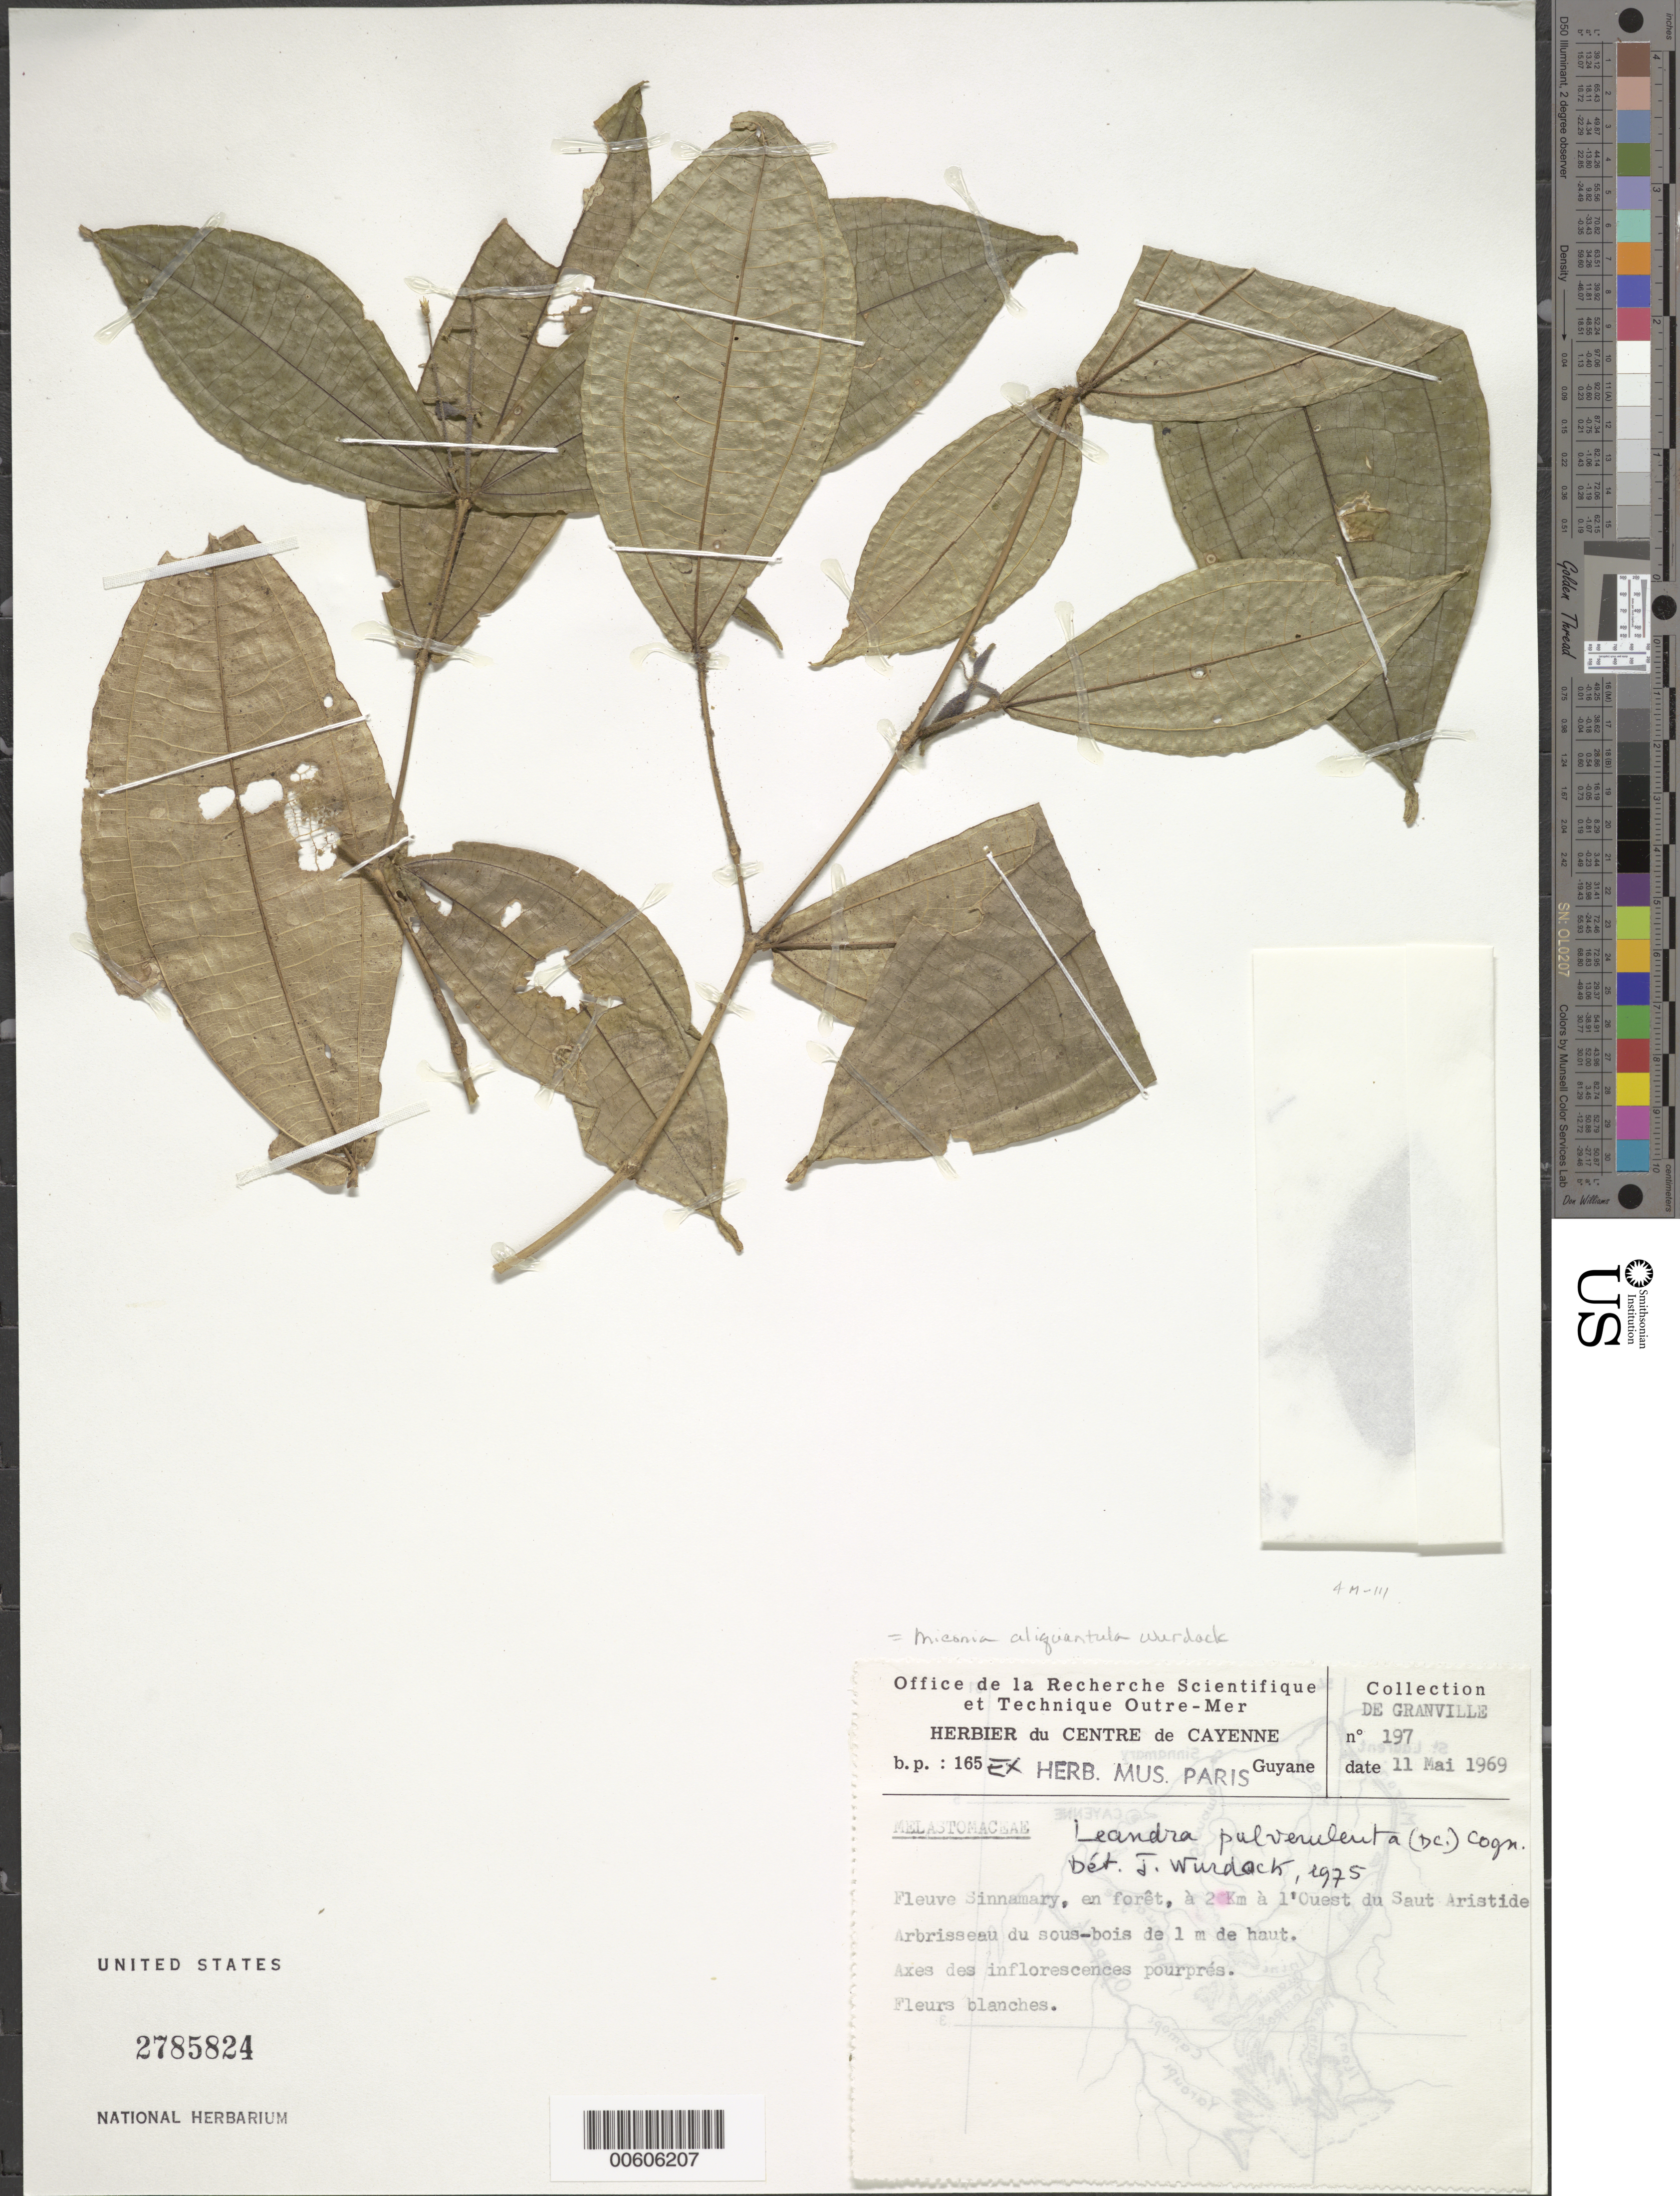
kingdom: Plantae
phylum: Tracheophyta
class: Magnoliopsida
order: Myrtales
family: Melastomataceae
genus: Miconia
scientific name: Miconia aliquantula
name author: Wurdack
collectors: J.-J. de Granville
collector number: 197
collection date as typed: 11-May-69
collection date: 1969-05-11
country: French Guiana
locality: Fleuve Sinnamary, 2 km l'Ouest du Saut Aristide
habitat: Foret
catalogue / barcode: US 2785824